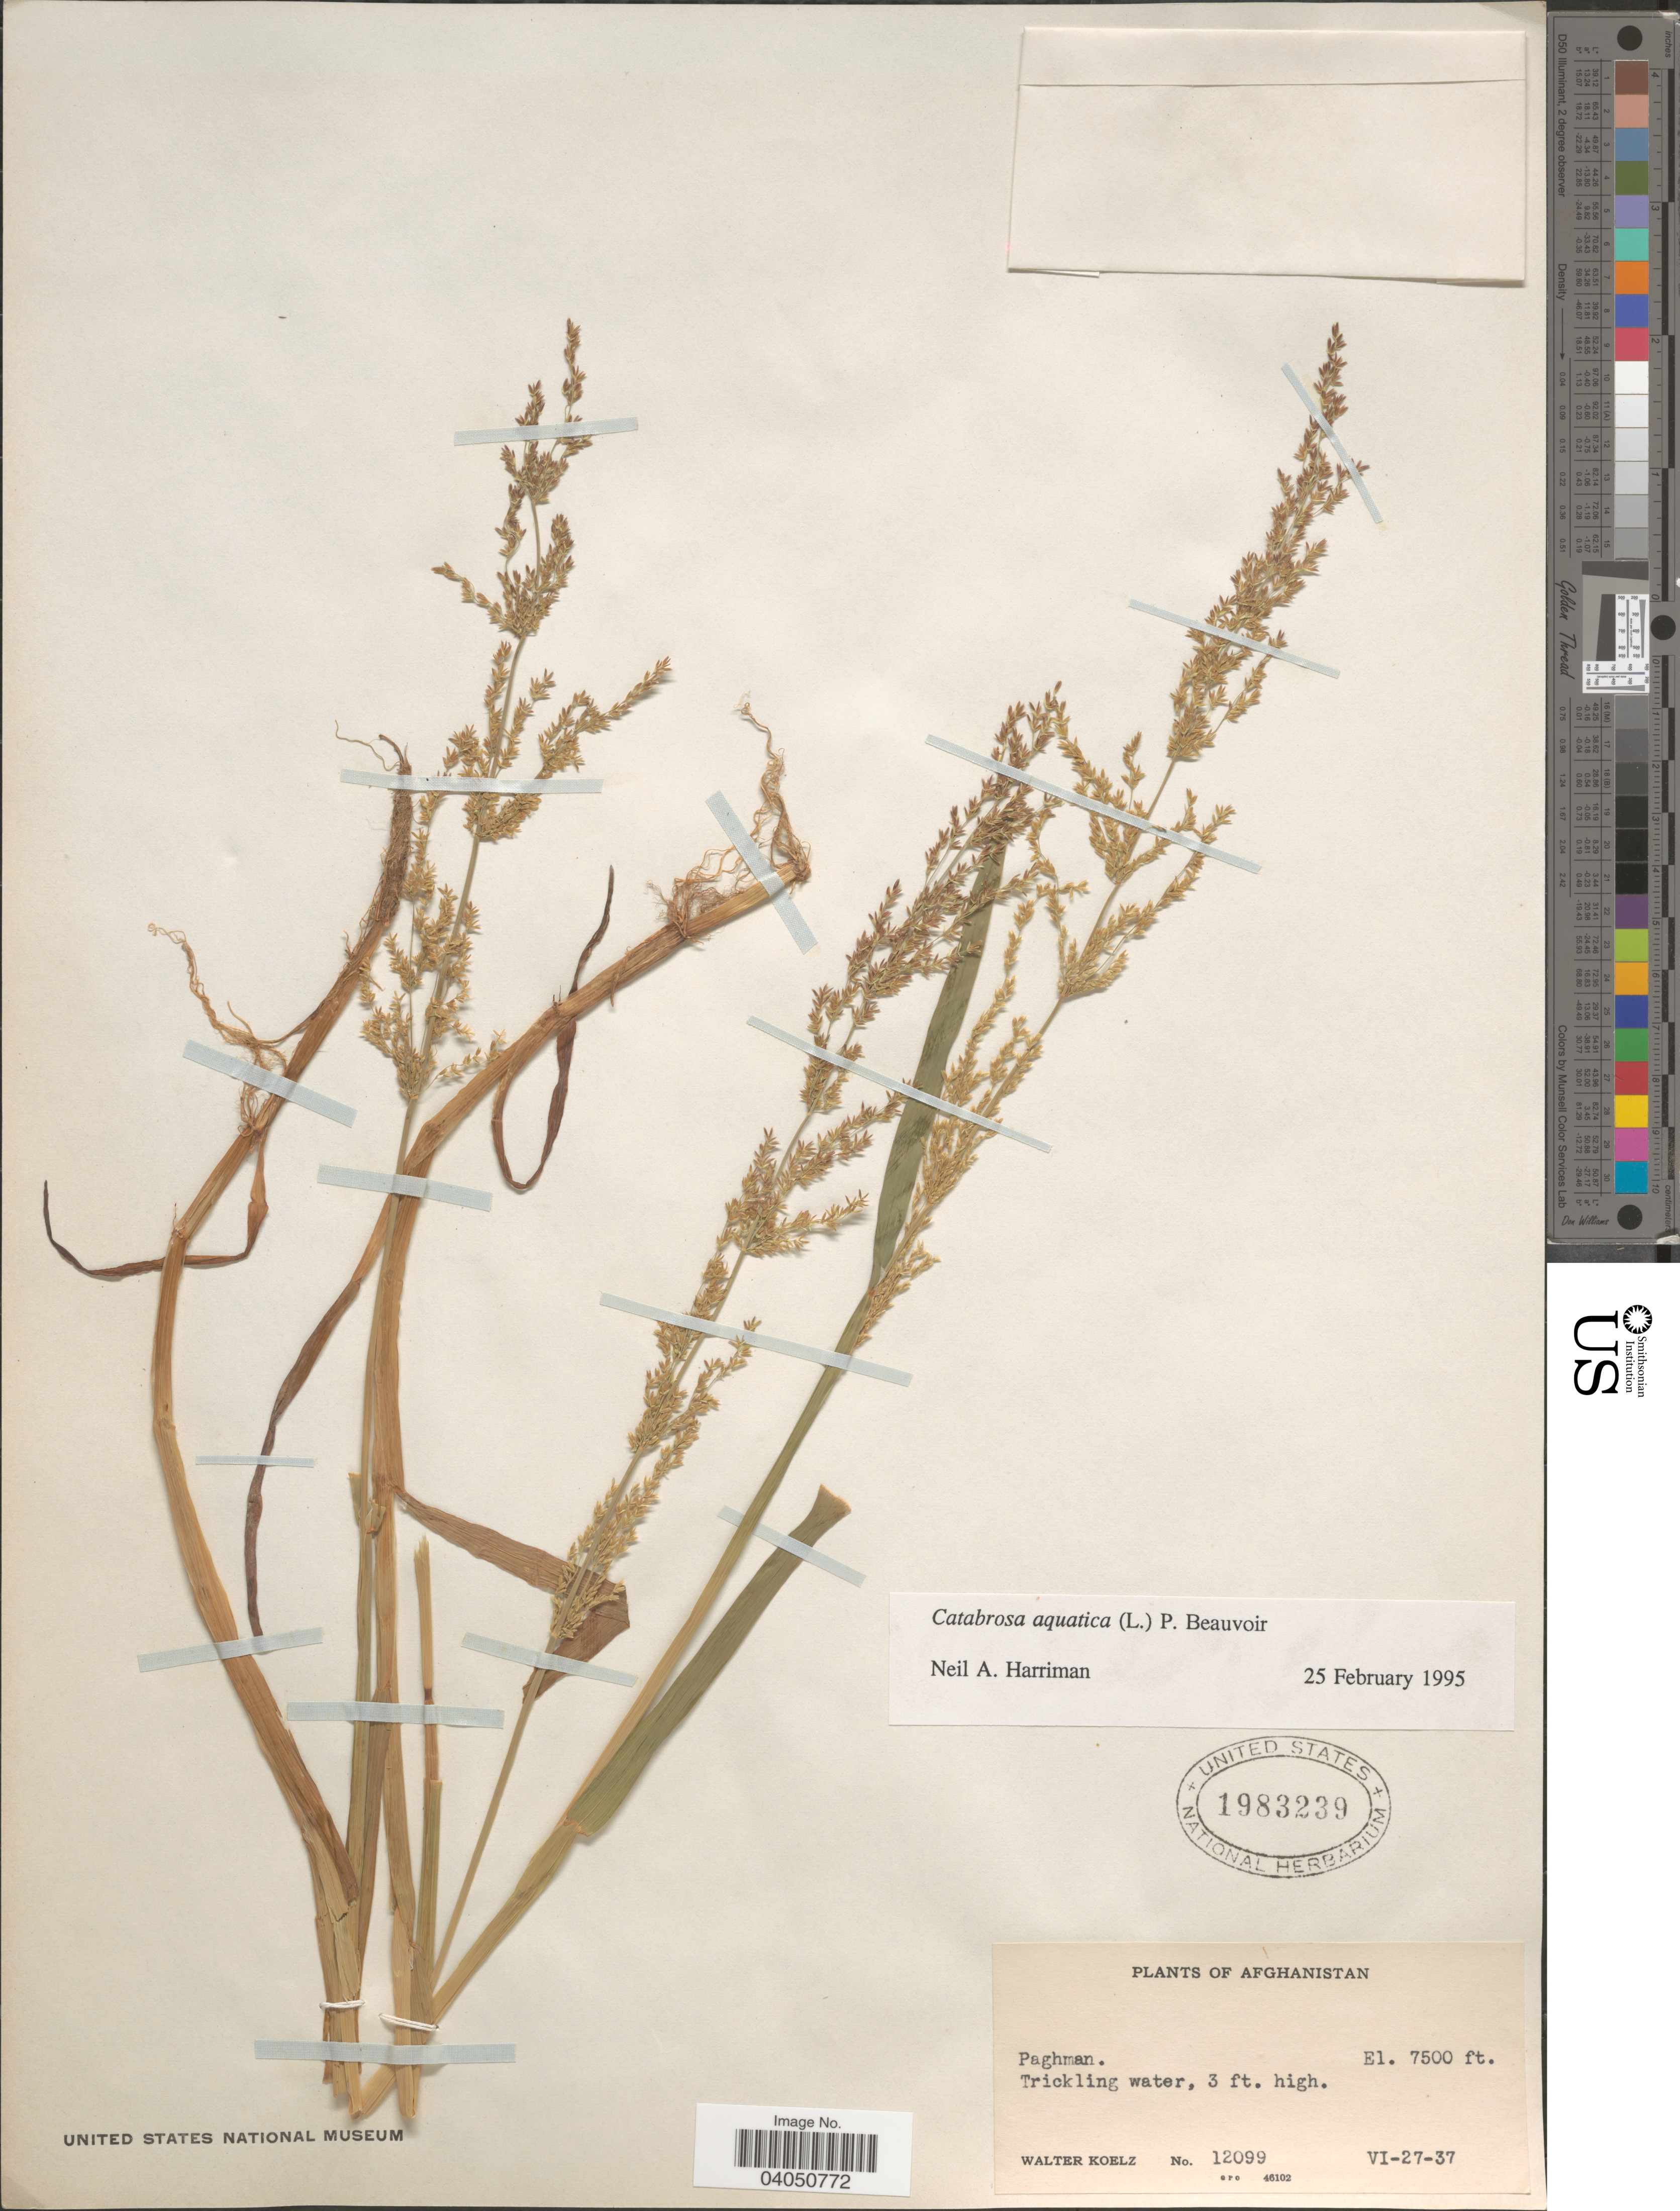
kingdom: Plantae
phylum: Tracheophyta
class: Liliopsida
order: Poales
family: Poaceae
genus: Catabrosa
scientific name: Catabrosa aquatica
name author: (L.) P. Beauv.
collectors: W. N. Koelz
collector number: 12099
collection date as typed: Transcribed d/m/y: 27/6/37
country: Afghanistan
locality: Paghman.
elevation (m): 2286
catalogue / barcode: US 1983239